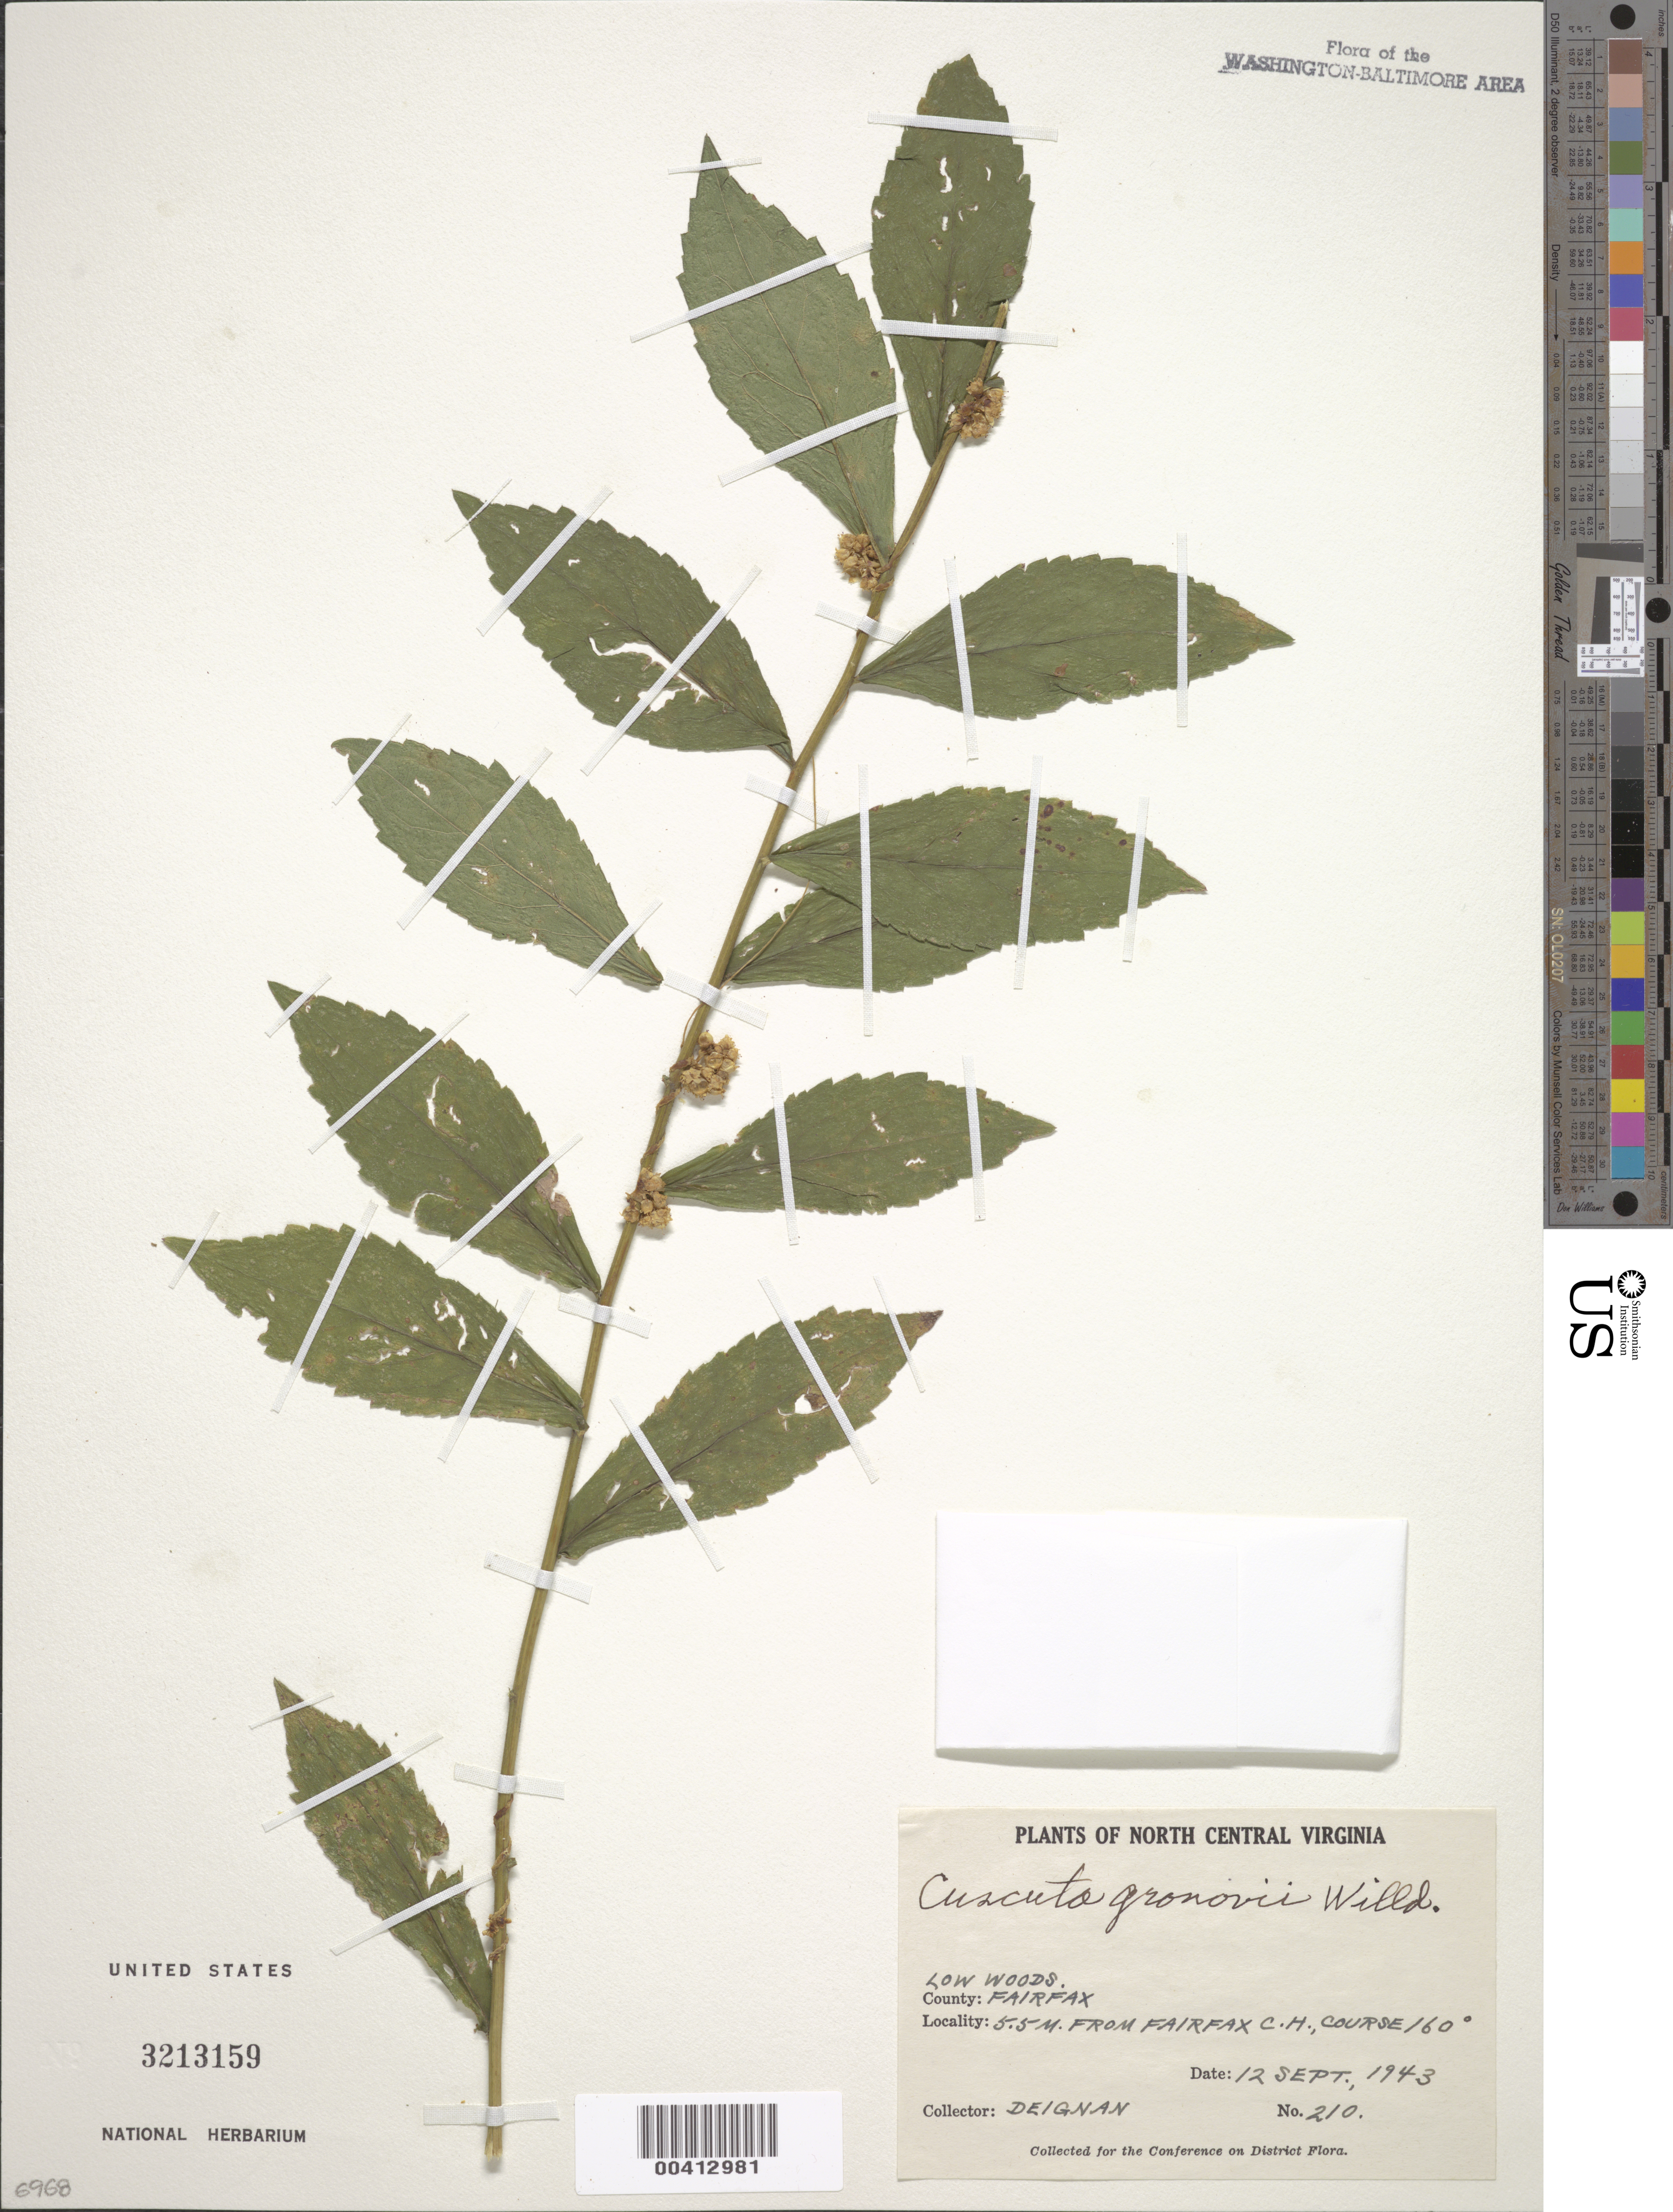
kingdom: Plantae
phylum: Tracheophyta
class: Magnoliopsida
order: Solanales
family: Convolvulaceae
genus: Cuscuta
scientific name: Cuscuta gronovii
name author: Willd. ex Schult.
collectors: H. Deignan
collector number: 210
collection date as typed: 12 Sep 1943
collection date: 1943-09-12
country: United States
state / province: Virginia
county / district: Fairfax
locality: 5.5 mi. from Fairfax County Courthouse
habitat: Low woods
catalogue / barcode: US 3213159